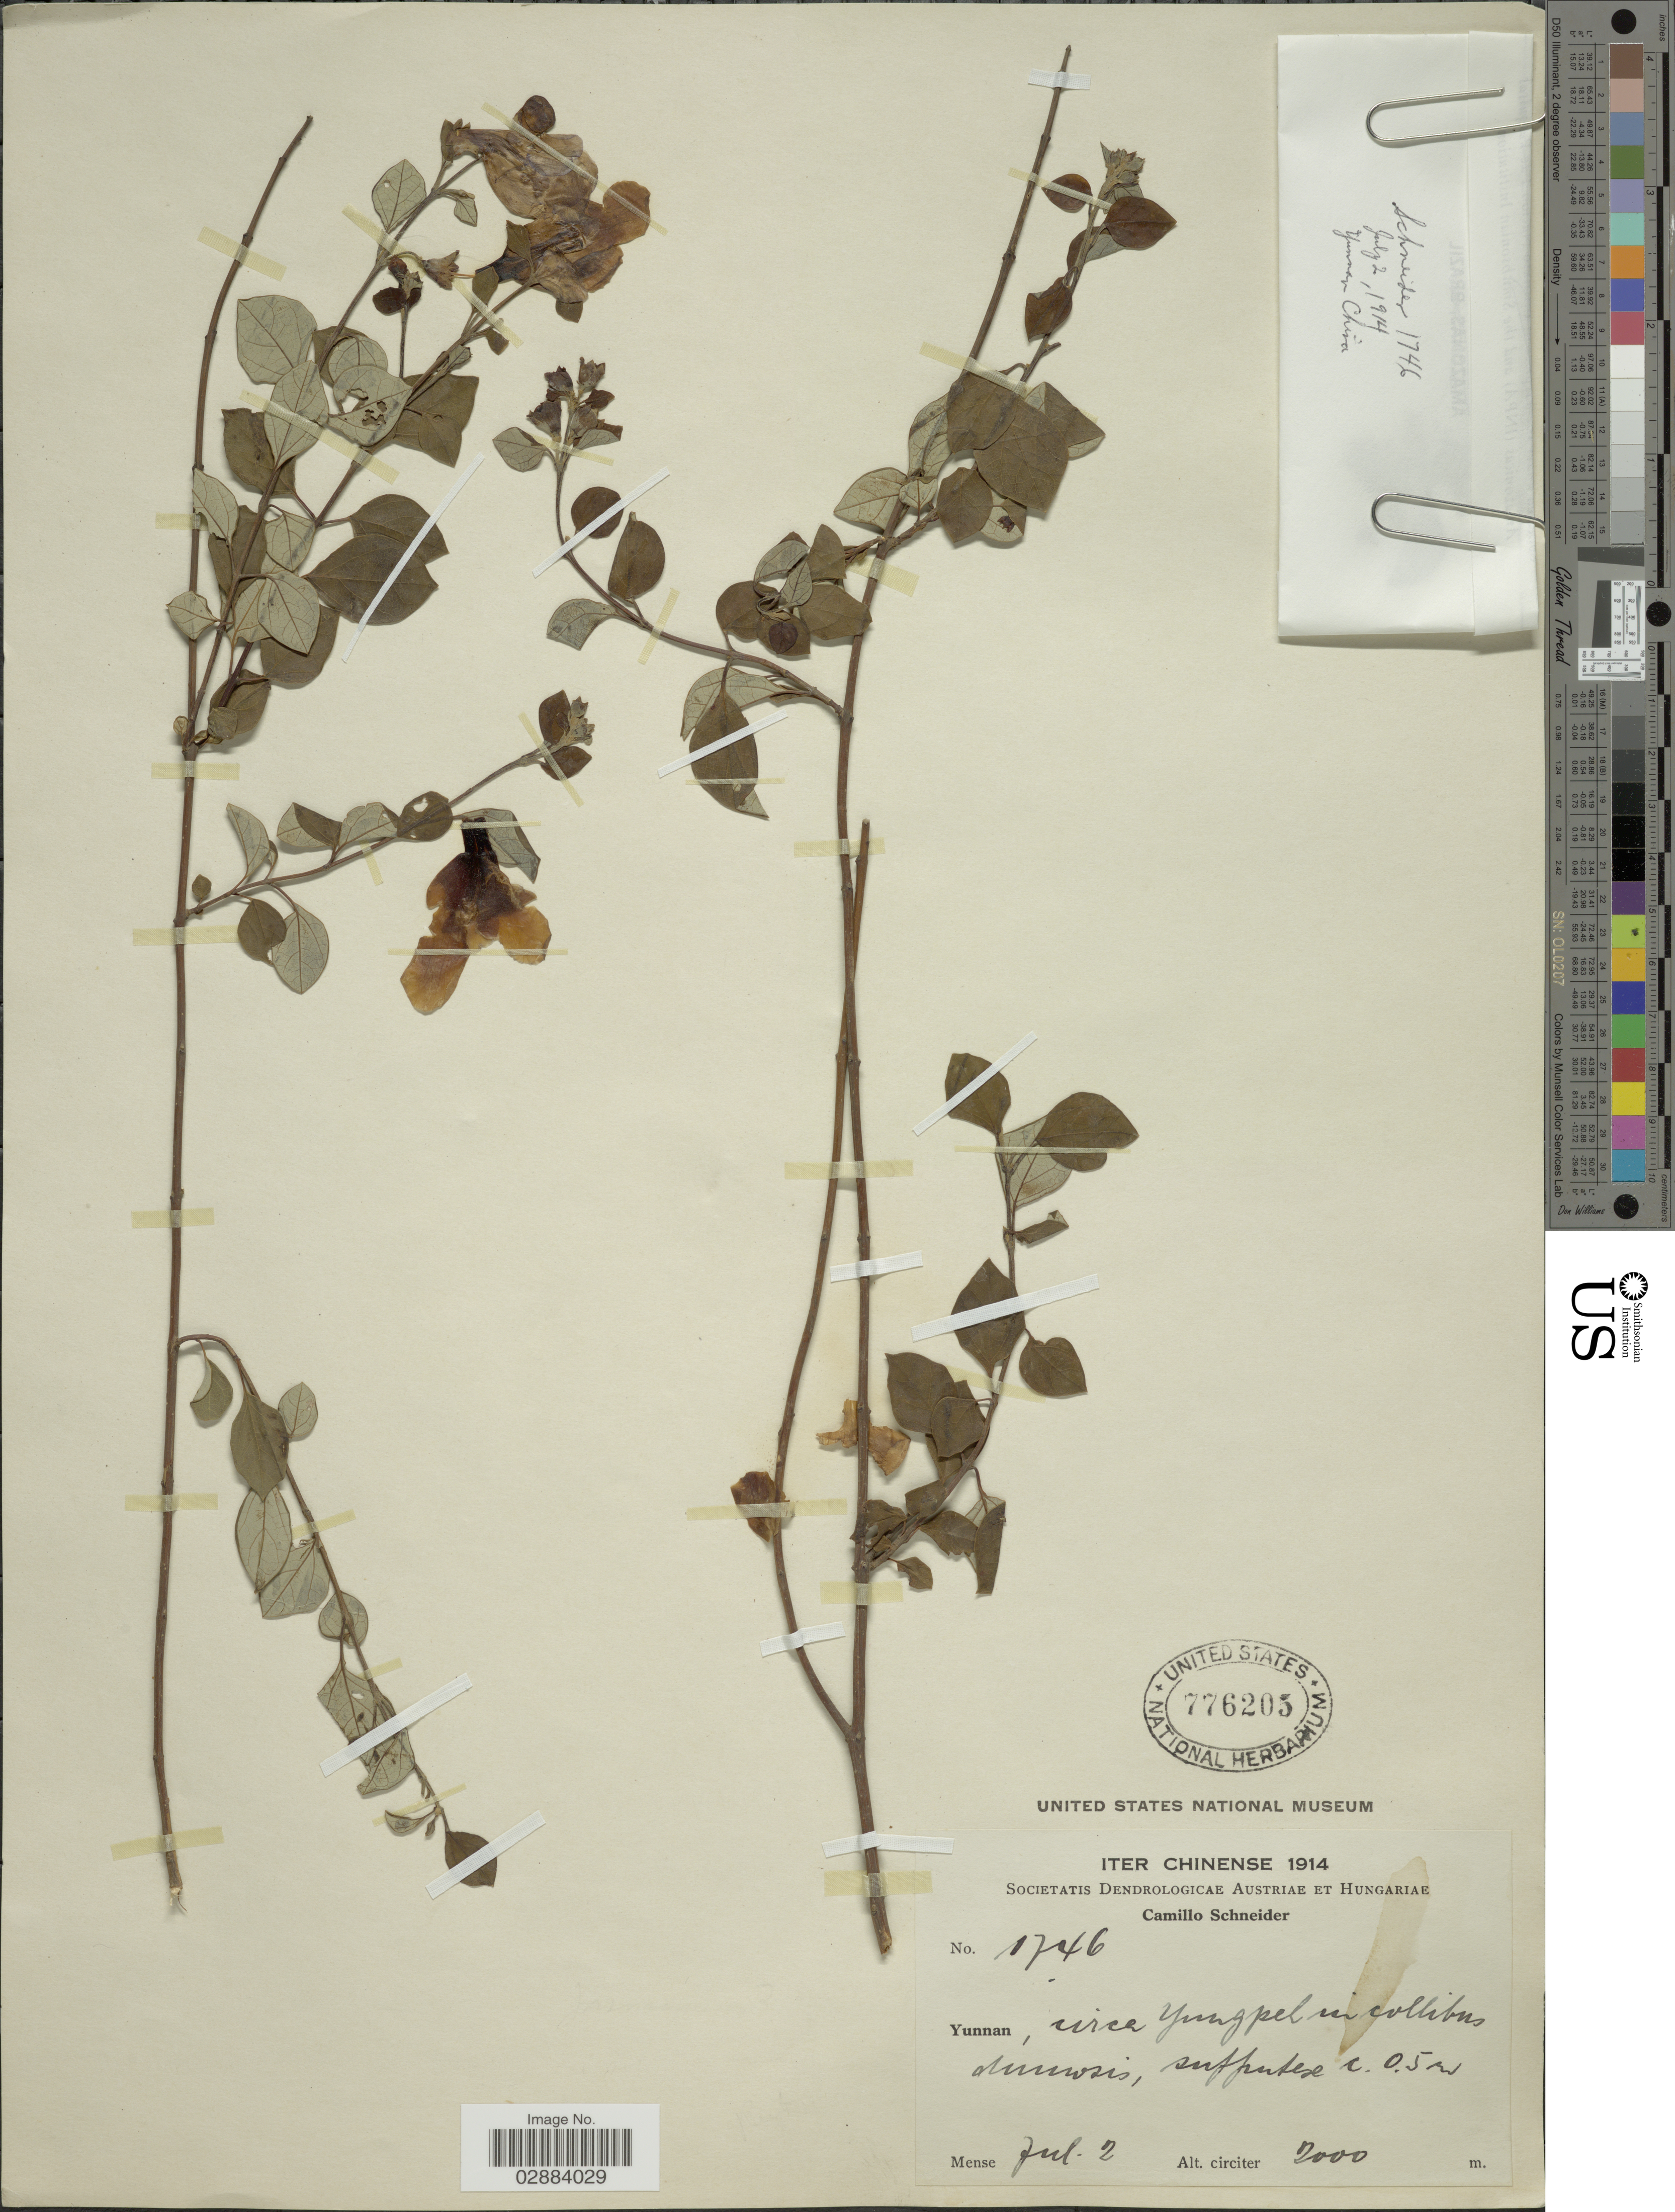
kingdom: Plantae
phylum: Tracheophyta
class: Magnoliopsida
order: Lamiales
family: Acanthaceae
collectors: C. K. Schneider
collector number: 1746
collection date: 1914-07-02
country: China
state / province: Yunnan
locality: Circa Yungpel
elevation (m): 2000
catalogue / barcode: US 776205